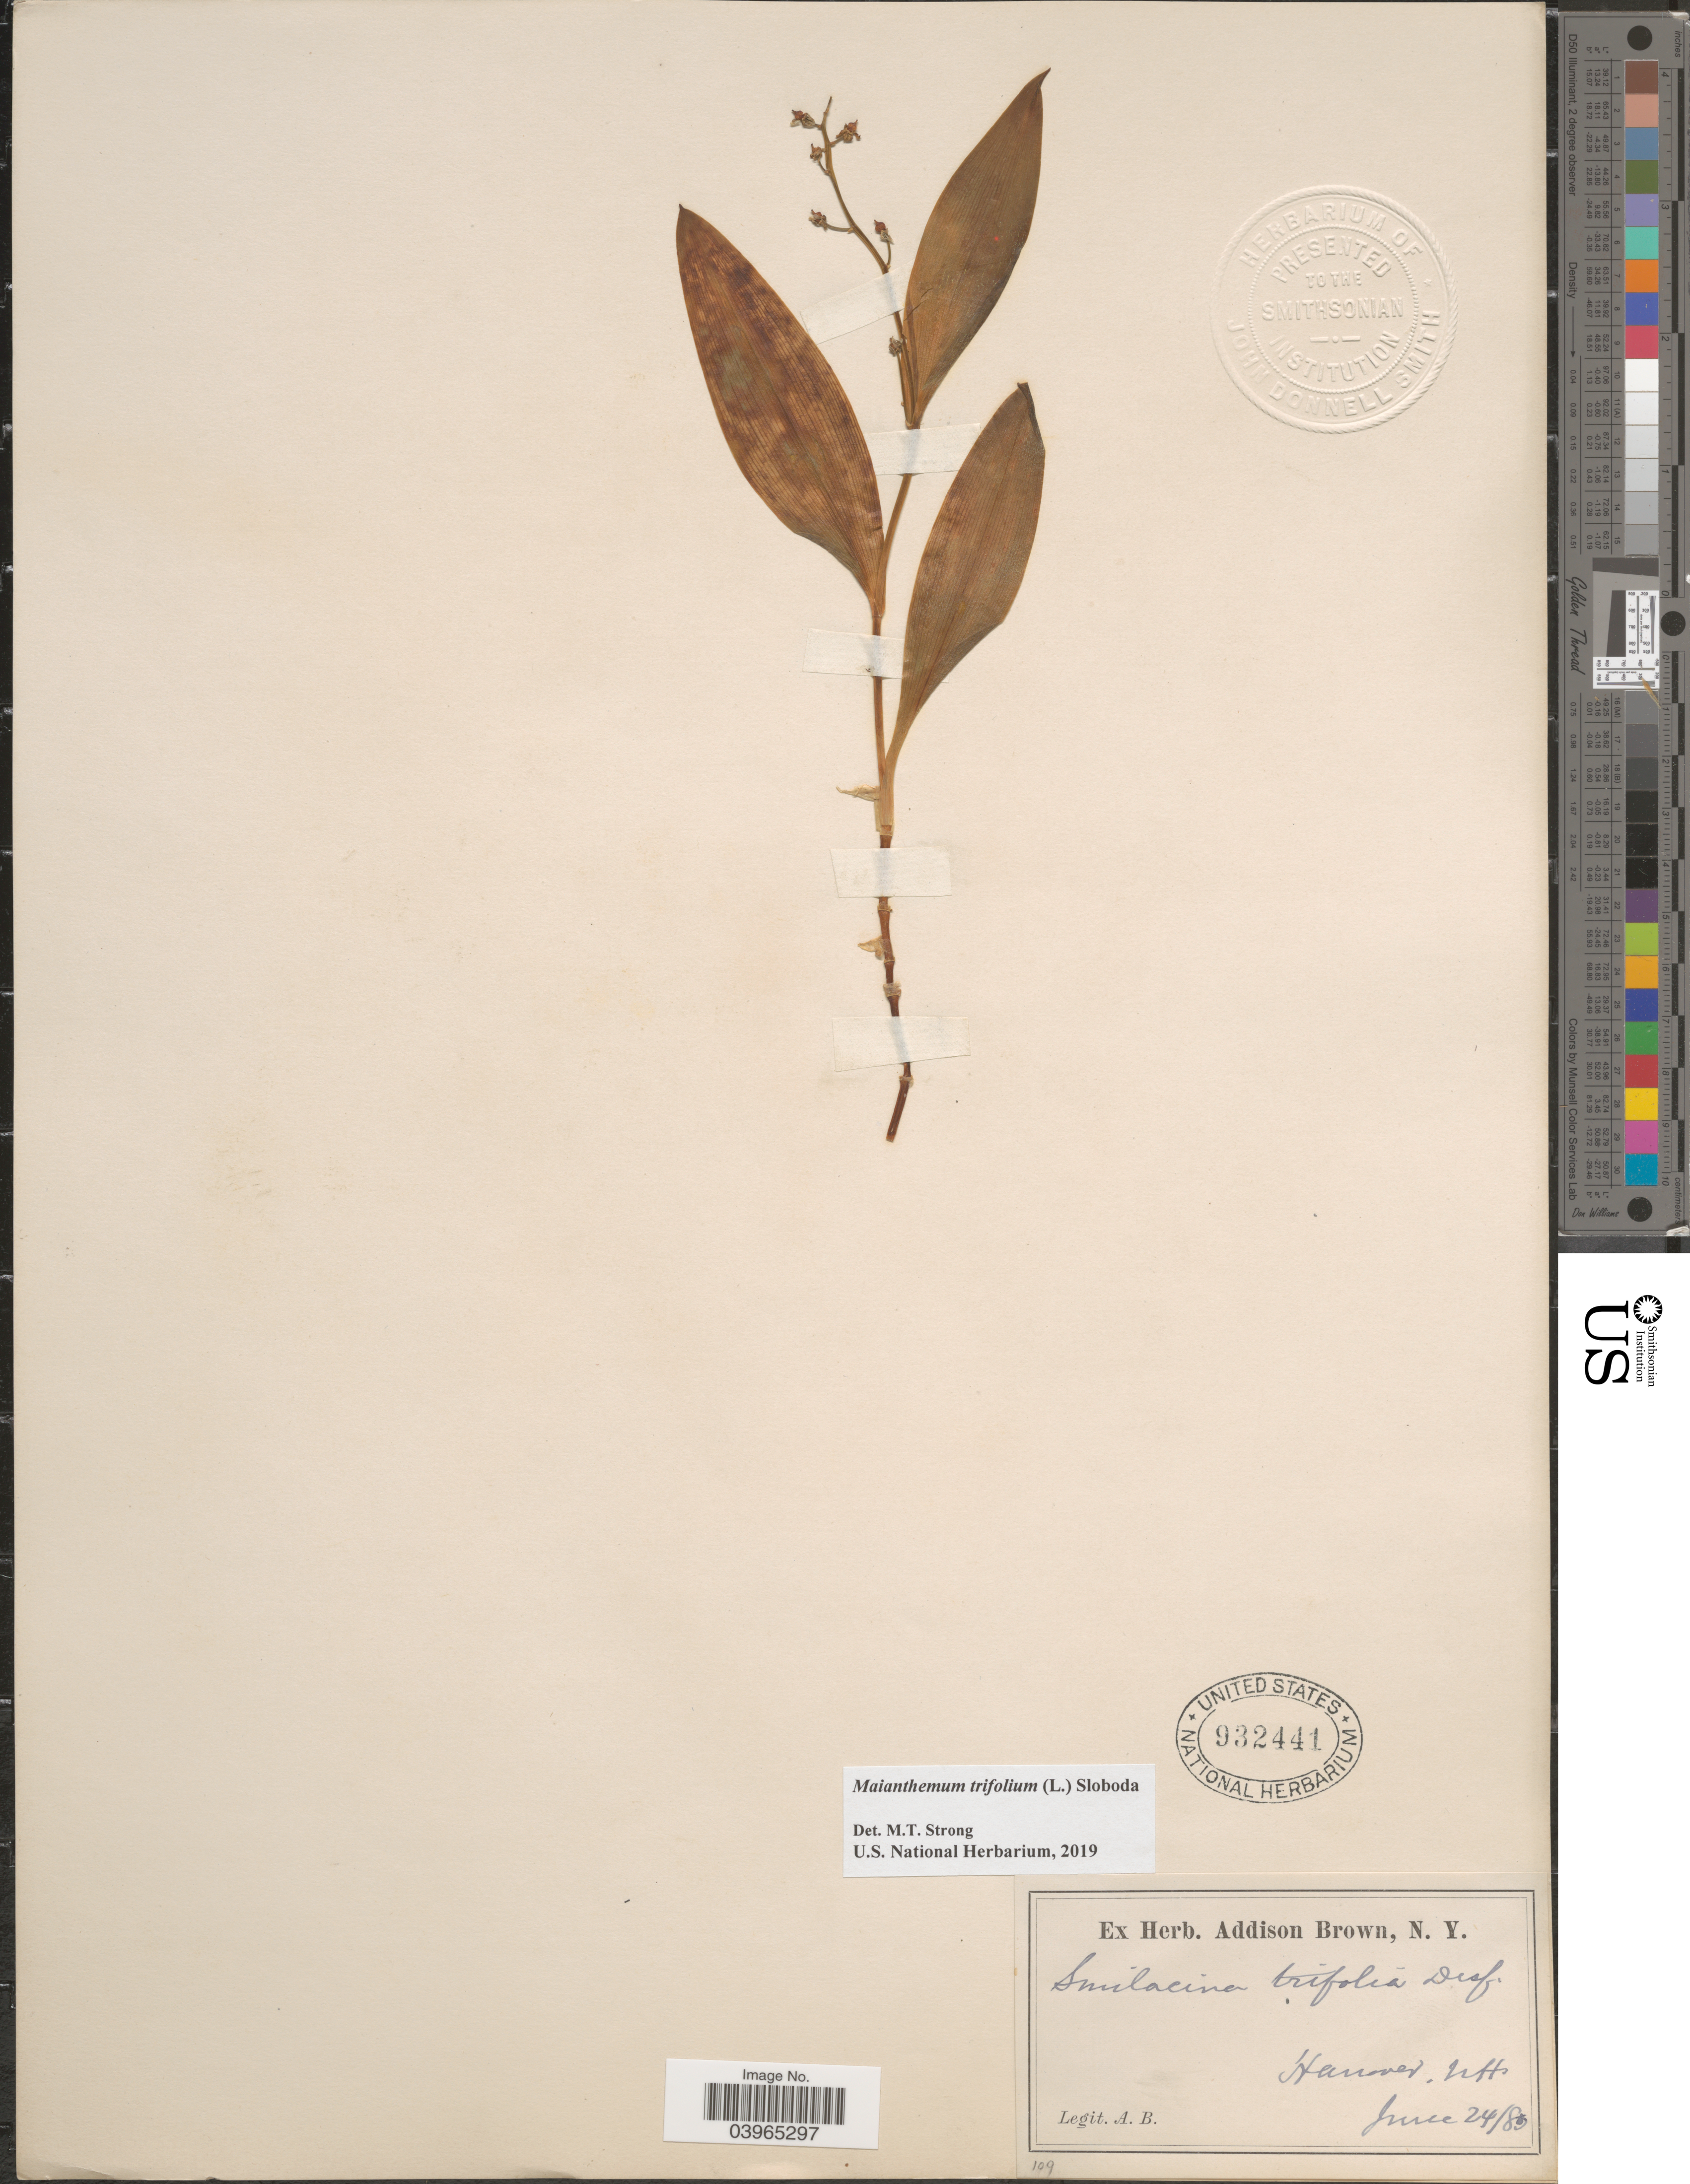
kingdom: Plantae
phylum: Tracheophyta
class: Liliopsida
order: Asparagales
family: Asparagaceae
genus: Maianthemum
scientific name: Maianthemum trifolium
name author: (L.) Sloboda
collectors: A. Brown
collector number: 109?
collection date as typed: Transcribed d/m/y: 24/6/83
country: United States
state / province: New Hampshire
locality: Hanover.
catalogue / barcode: US 932441